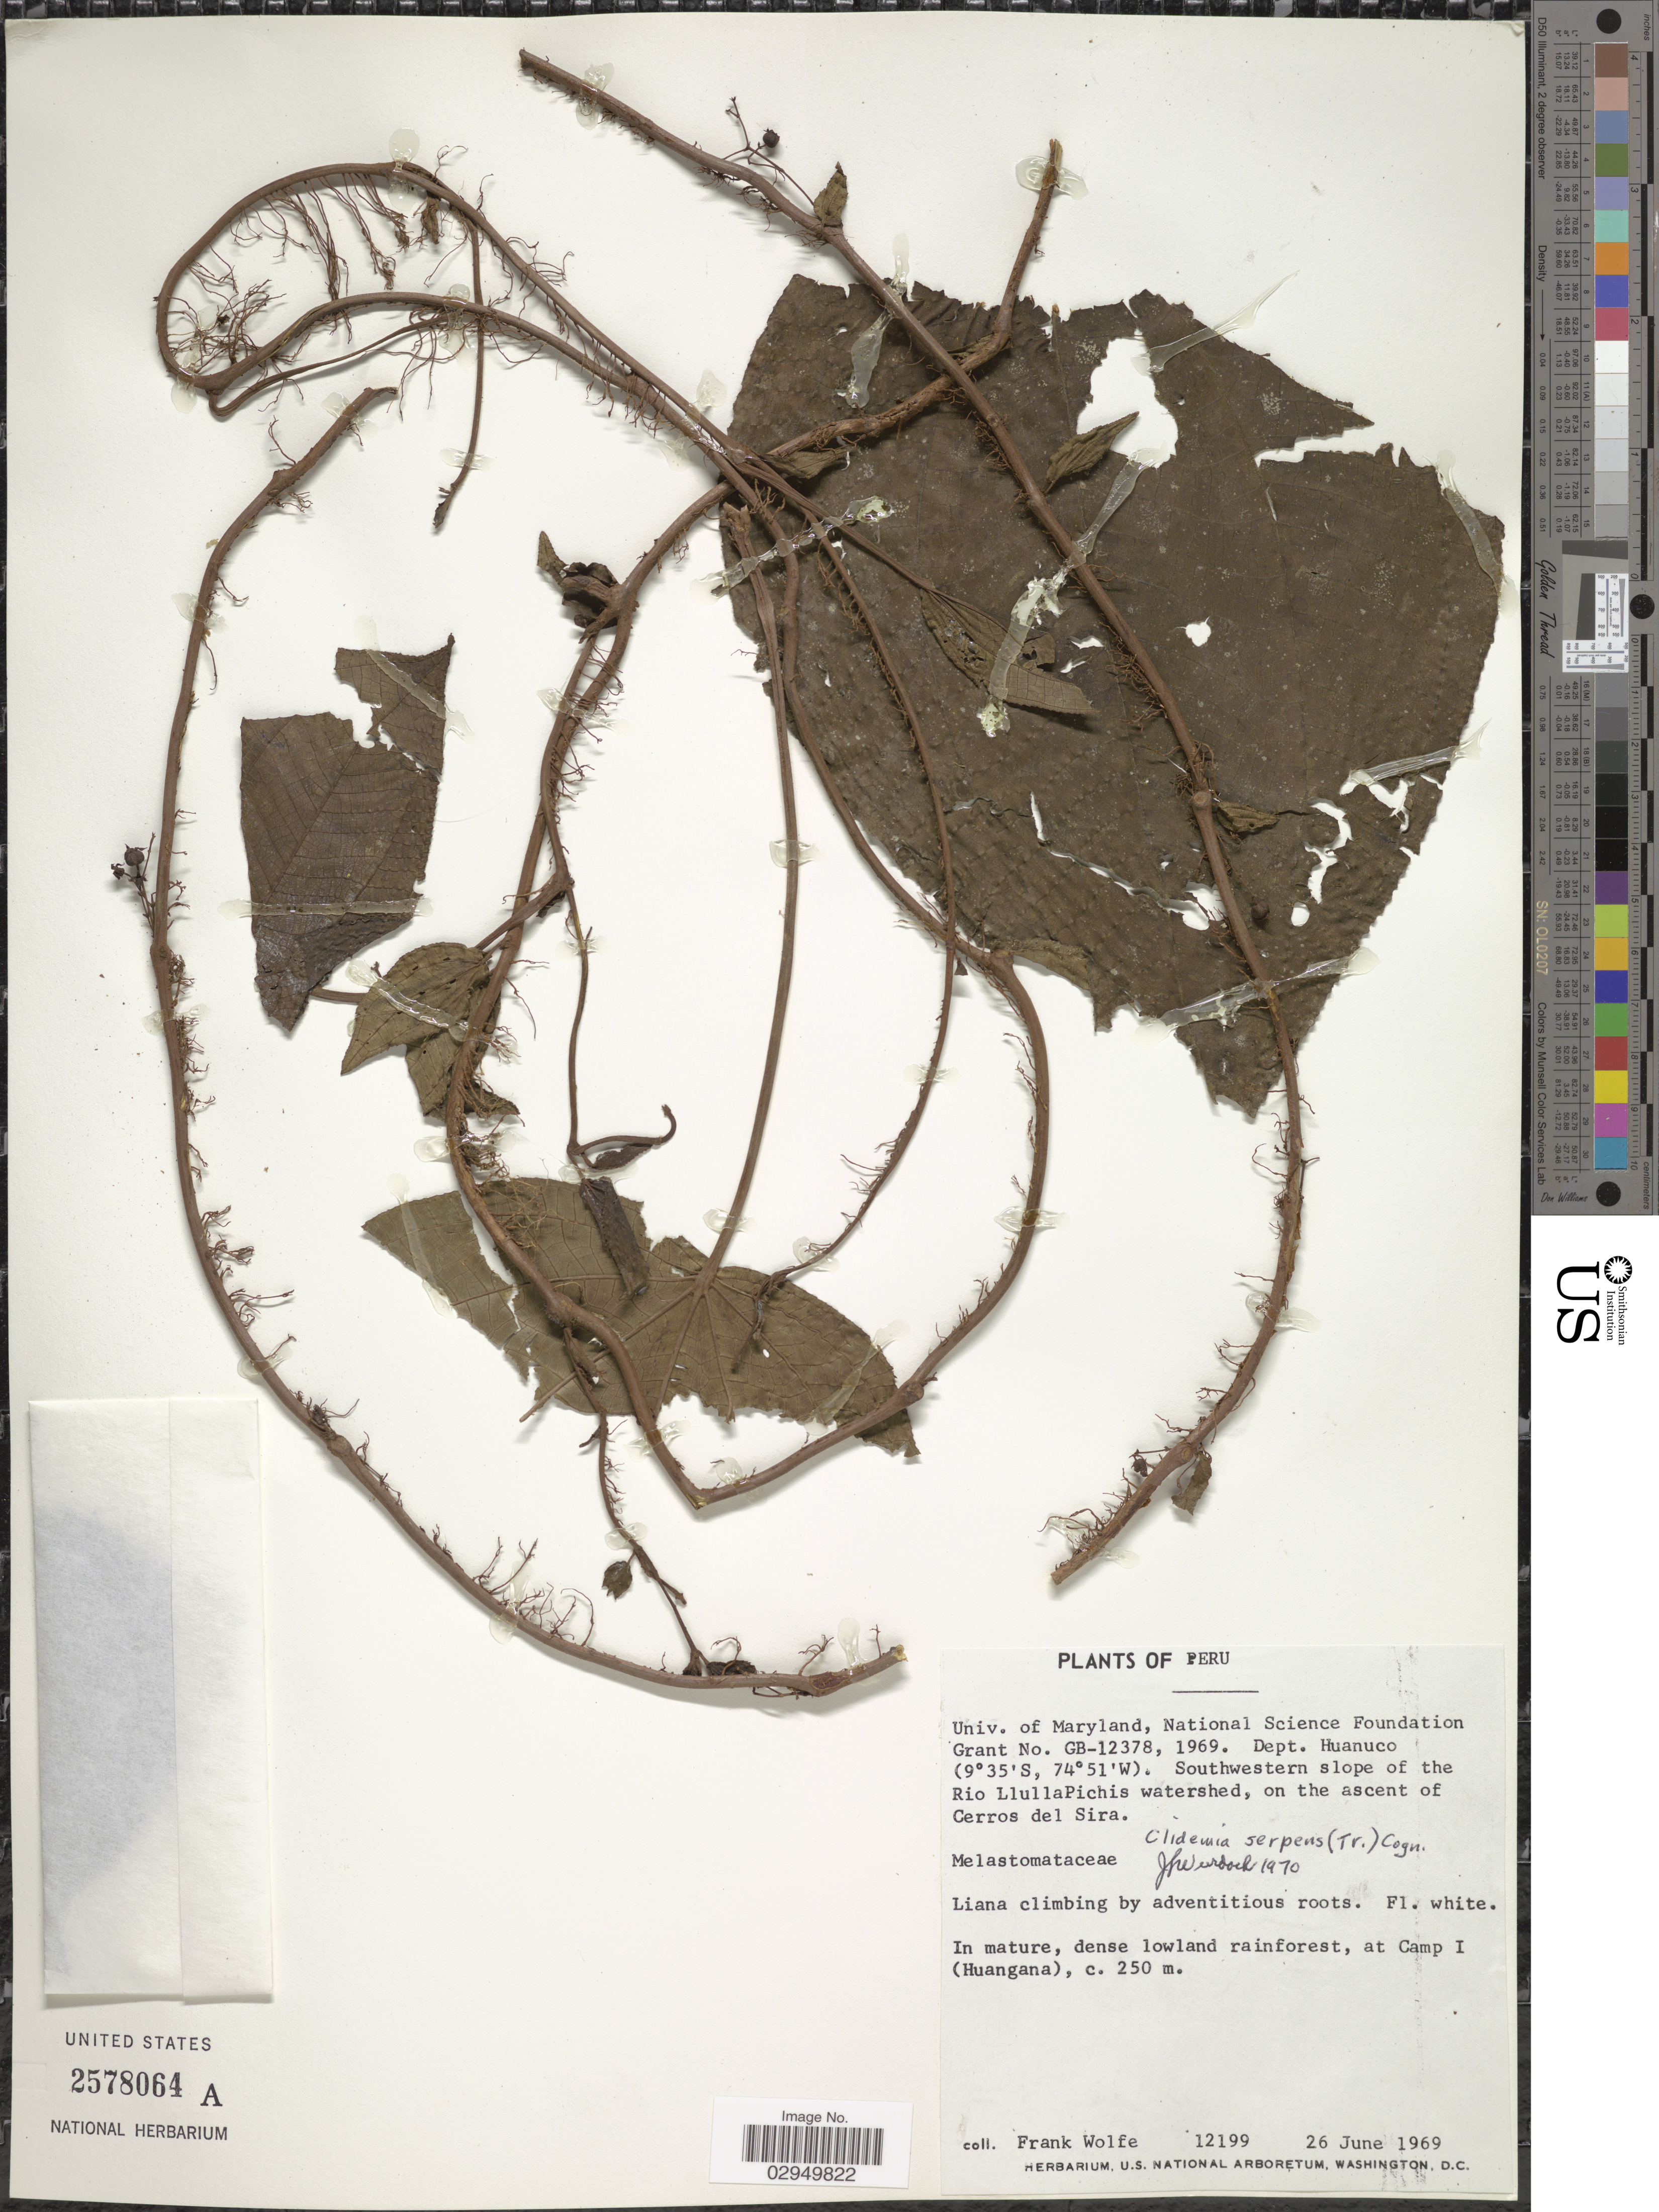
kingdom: Plantae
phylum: Tracheophyta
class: Magnoliopsida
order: Myrtales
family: Melastomataceae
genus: Clidemia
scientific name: Clidemia serpens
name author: (Triana) Cogn.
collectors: F. Wolfe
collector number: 12199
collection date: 1969-06-26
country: Peru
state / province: Huánuco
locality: Dept. Huanuco. Southwestern slope of the Rio LlullaPichis watershed, on the ascent of Cerros del Sira. At Camp I (Huangana).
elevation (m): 250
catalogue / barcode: US 2578064A